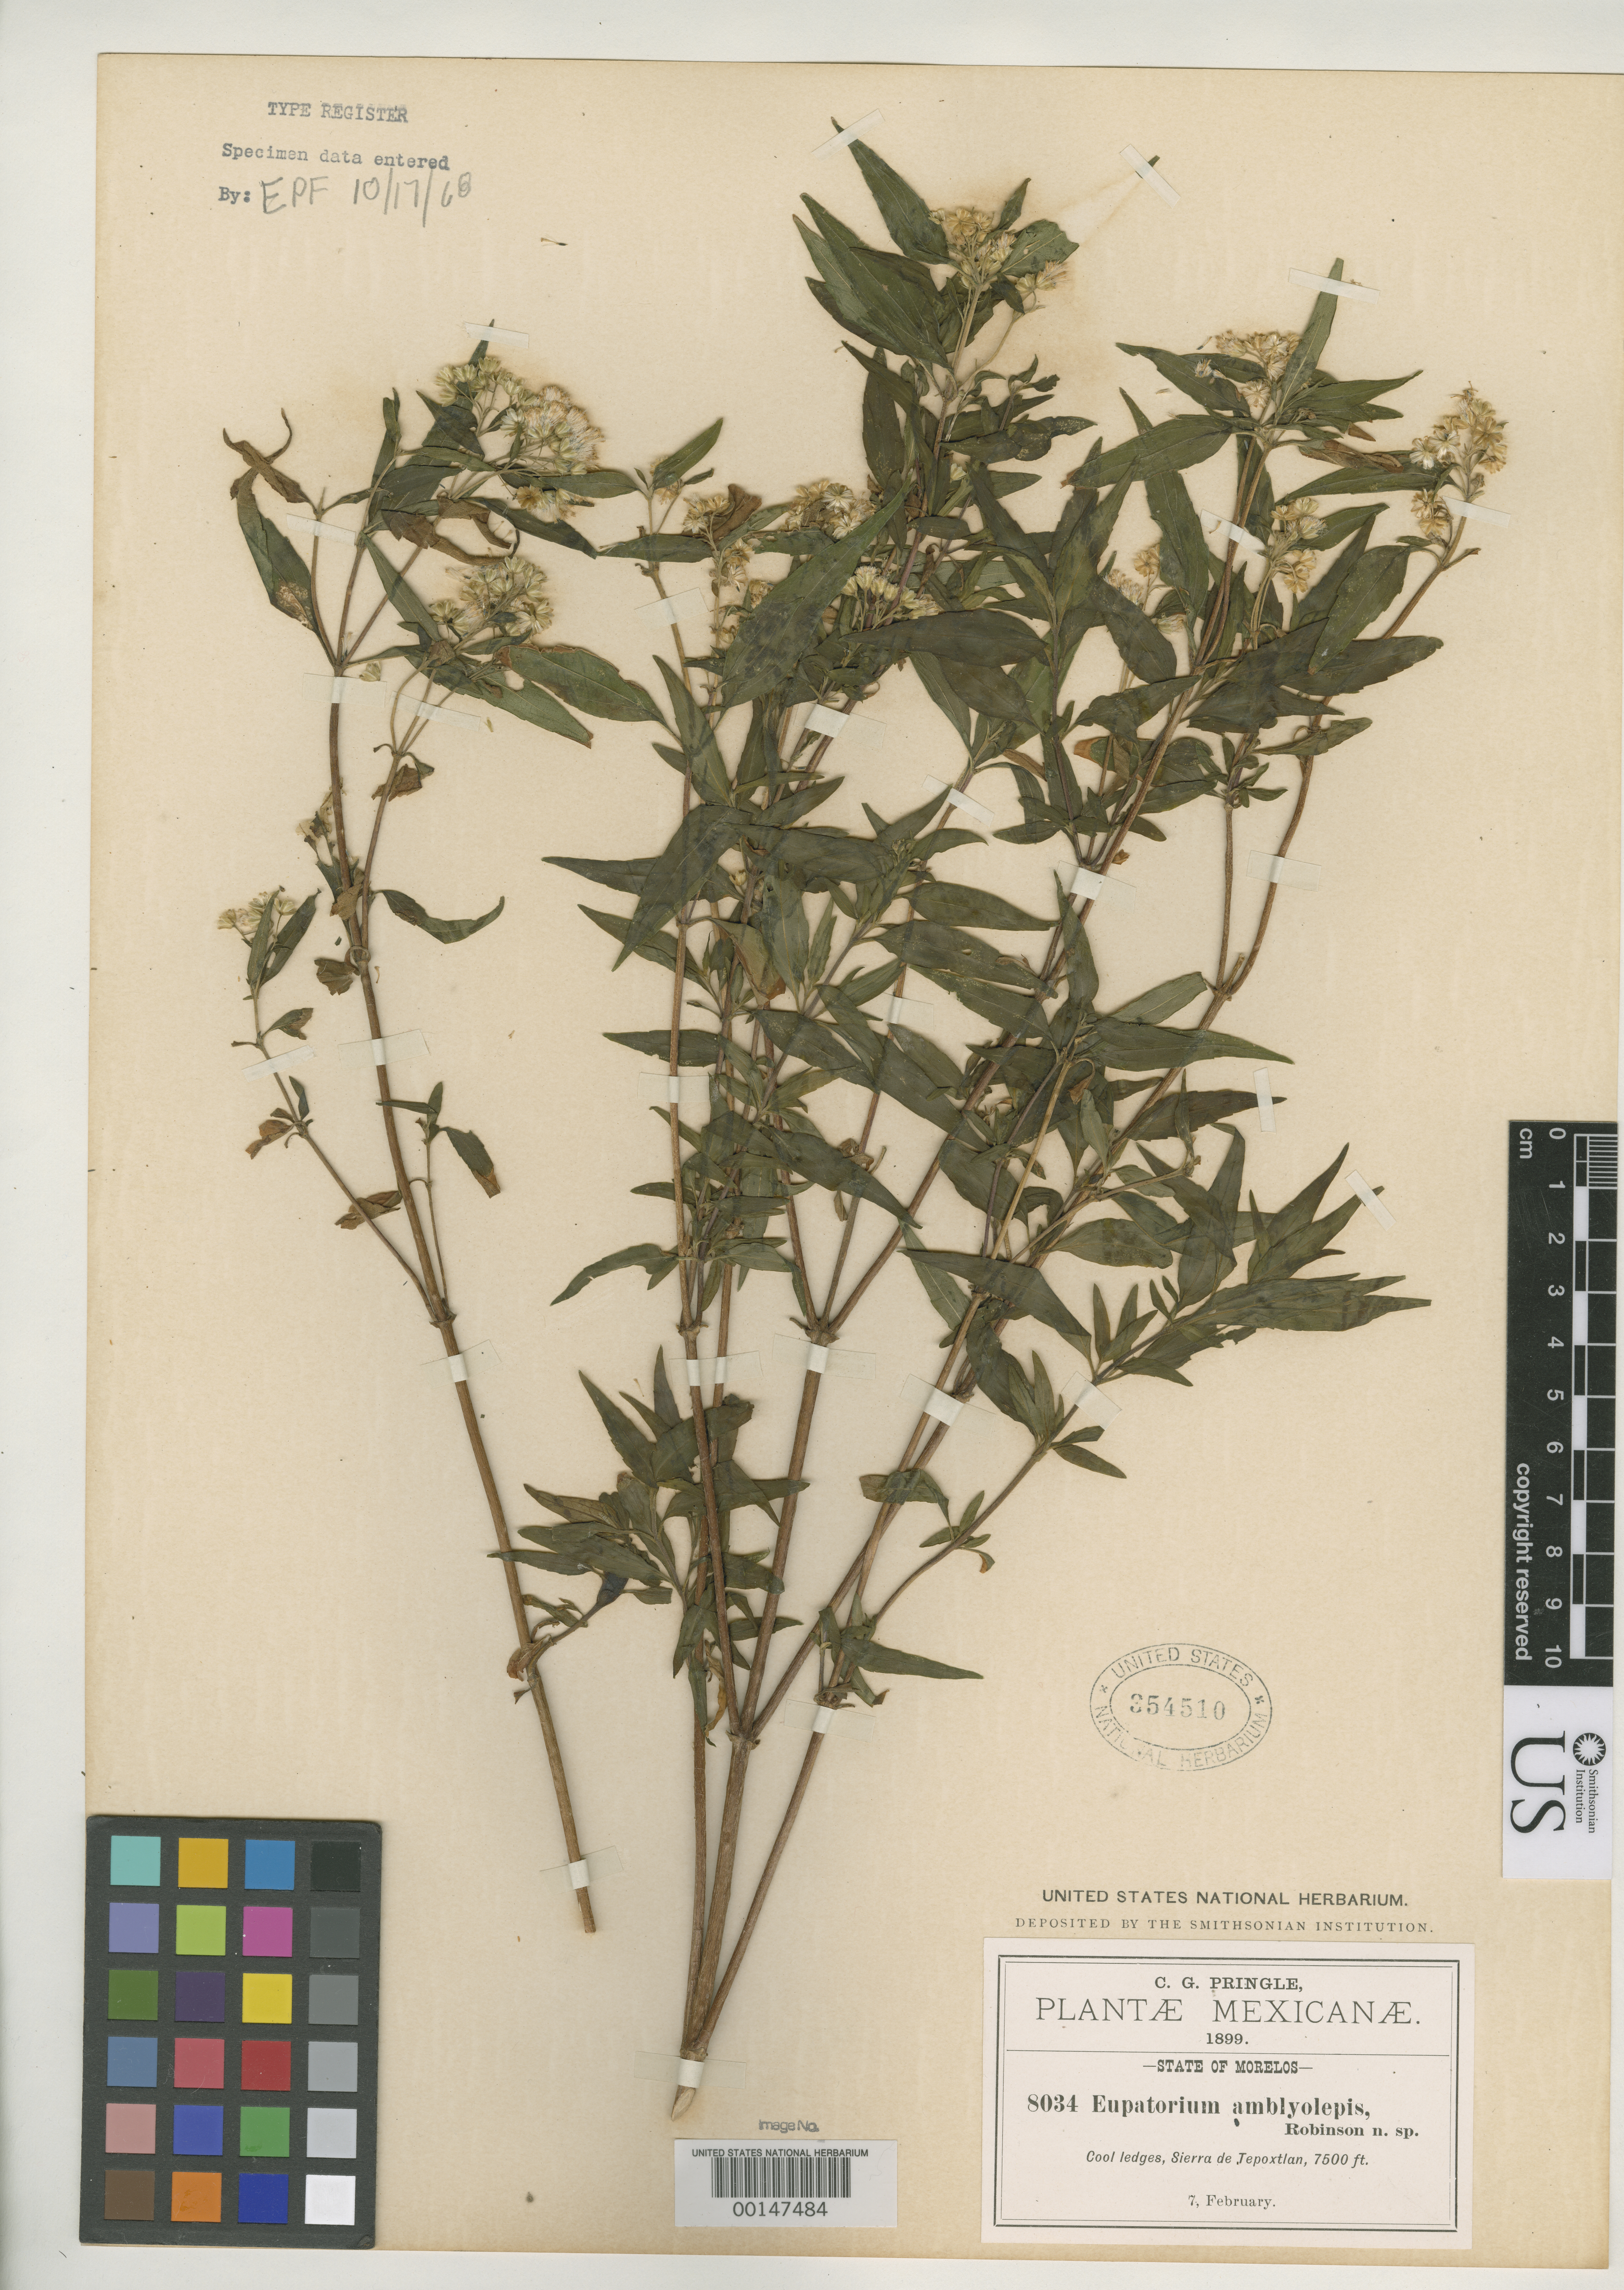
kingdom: Plantae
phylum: Tracheophyta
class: Magnoliopsida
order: Asterales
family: Asteraceae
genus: Eupatorium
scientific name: Eupatorium amblyolepis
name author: B.L. Rob.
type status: Isotype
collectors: C. G. Pringle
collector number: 8034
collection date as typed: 07 Feb 1899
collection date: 1899-02-07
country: Mexico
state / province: Morelos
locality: Sierra de Tepoxtlan.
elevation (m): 2300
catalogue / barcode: US 354510